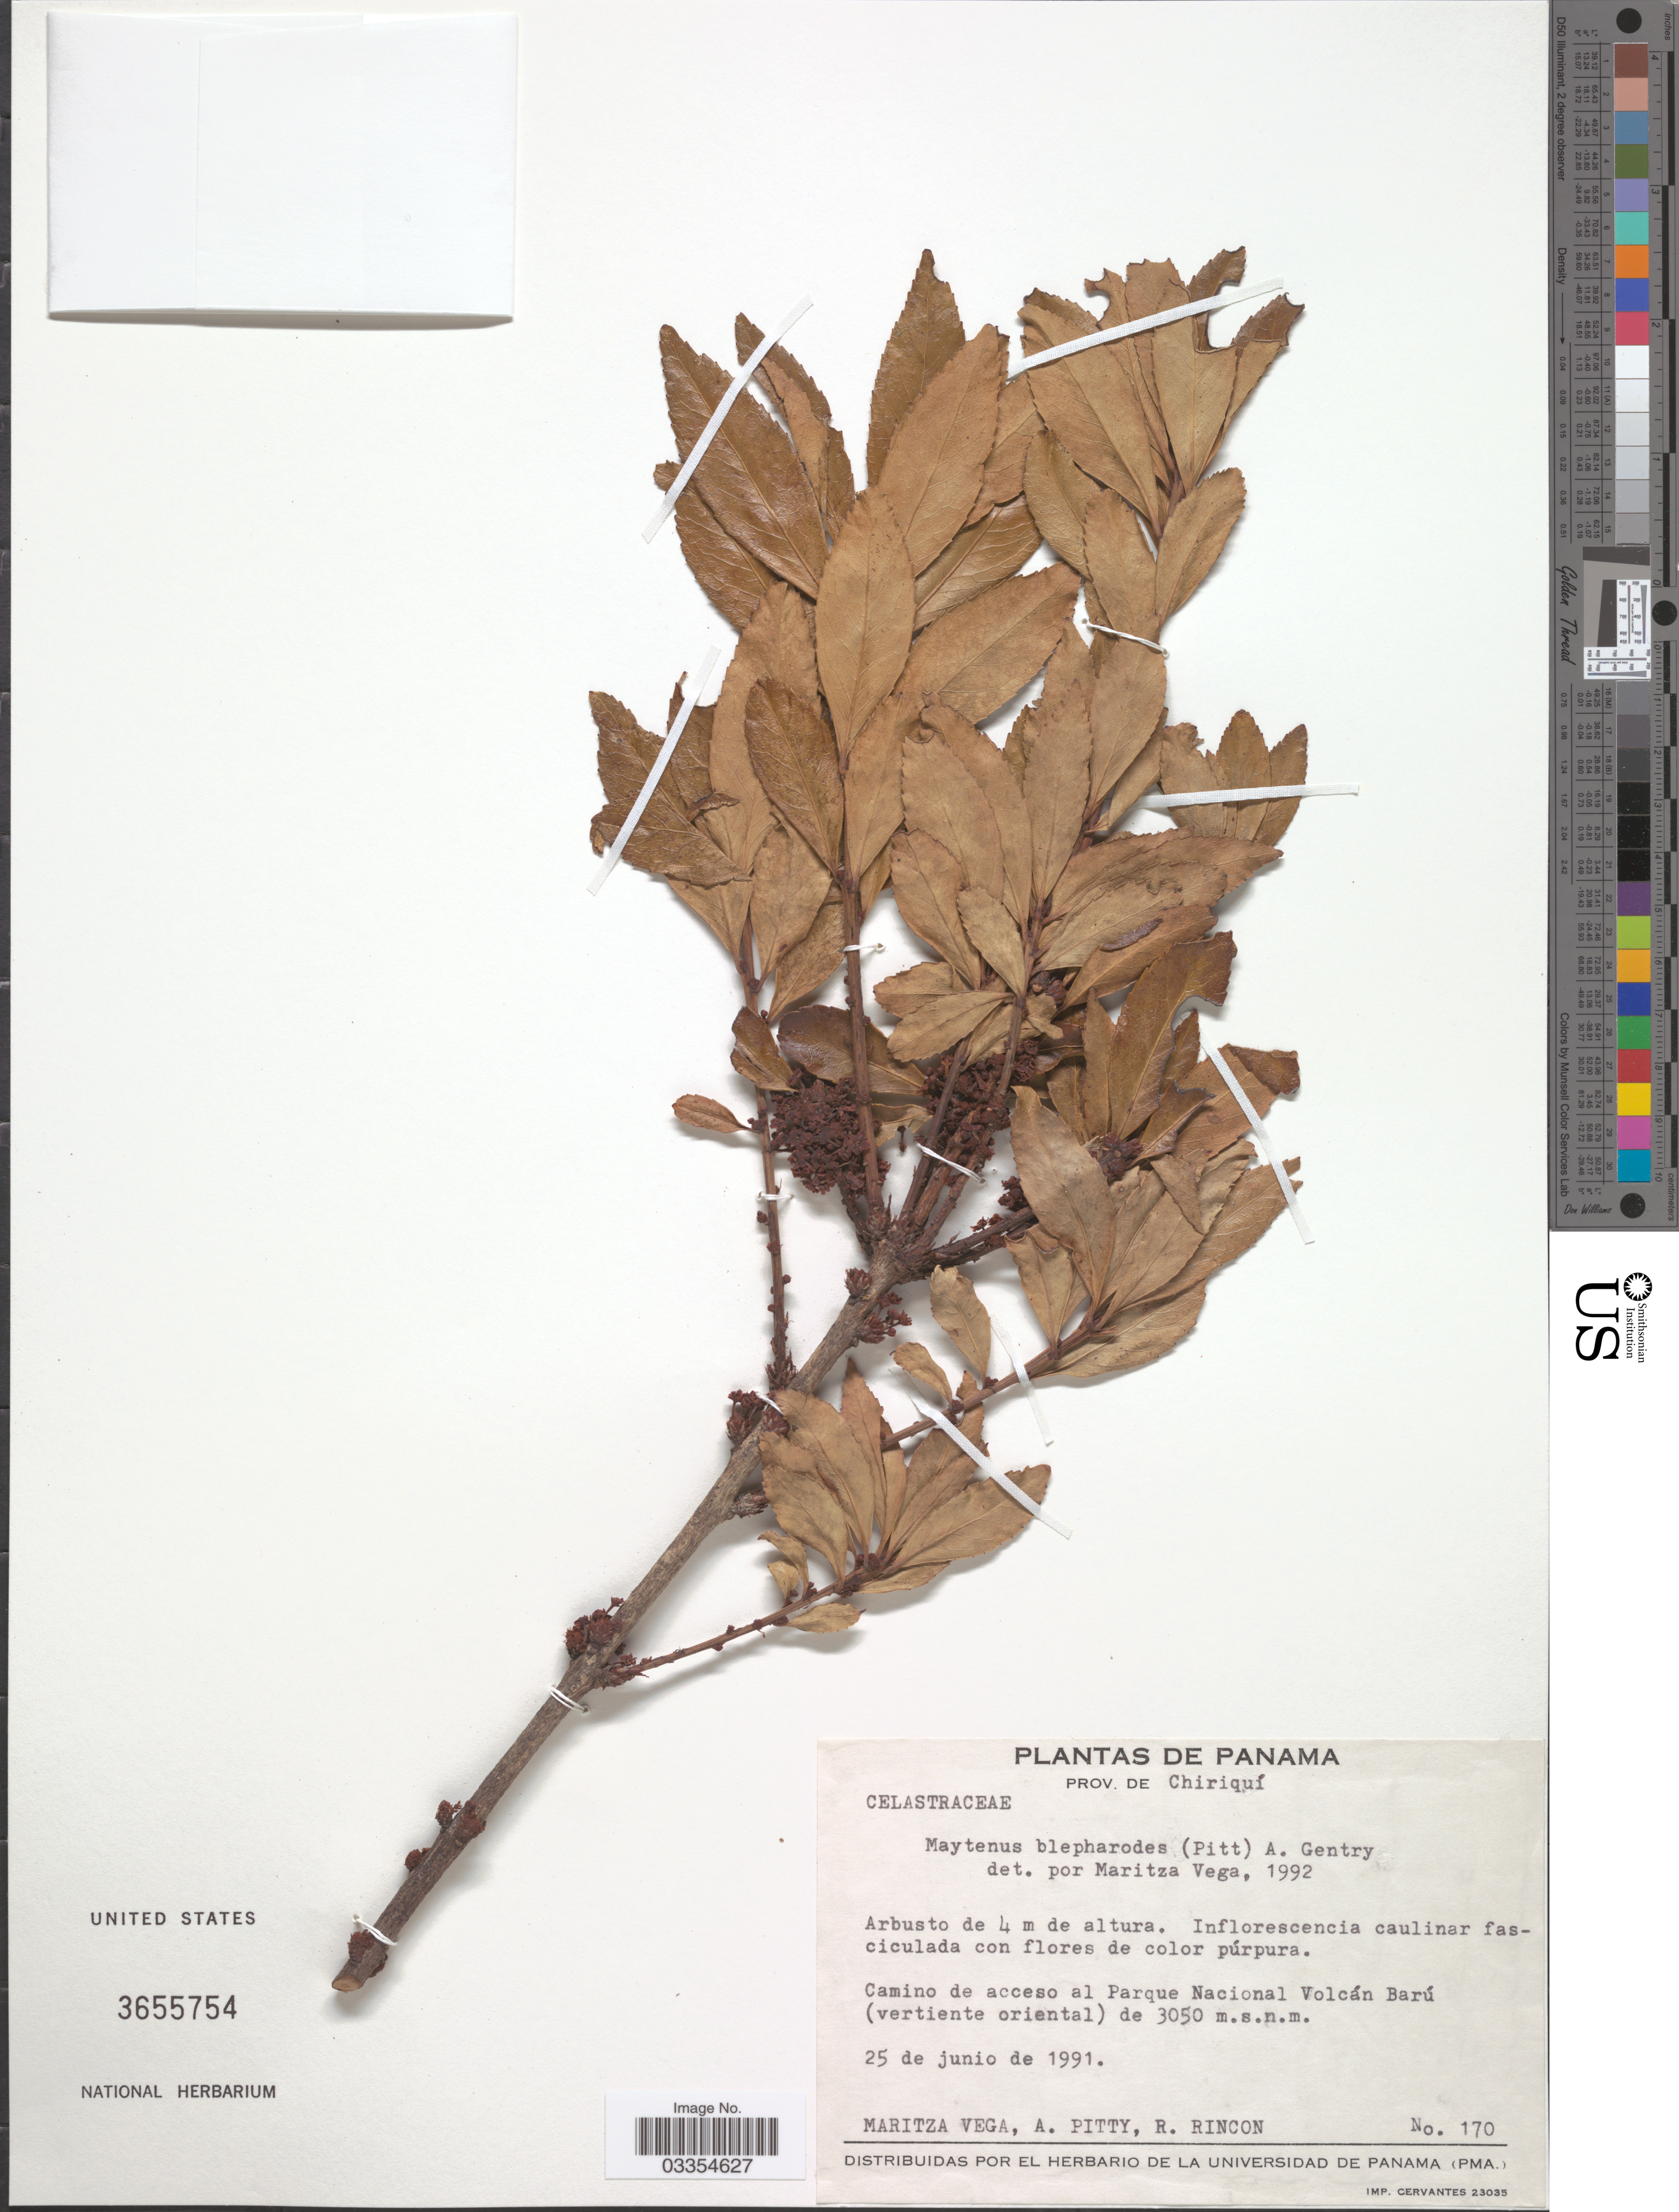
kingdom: Plantae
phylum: Tracheophyta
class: Magnoliopsida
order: Celastrales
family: Celastraceae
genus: Maytenus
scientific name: Maytenus blepharodes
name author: Lundell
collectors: M. Vega, A. Pitty & R. Rincon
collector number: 170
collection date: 1991-06-25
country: Panama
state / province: Chiriqui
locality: Camino de acceso al Parque Nacional Volcán Barú (vertiente oriental).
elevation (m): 3050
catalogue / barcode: US 3655754